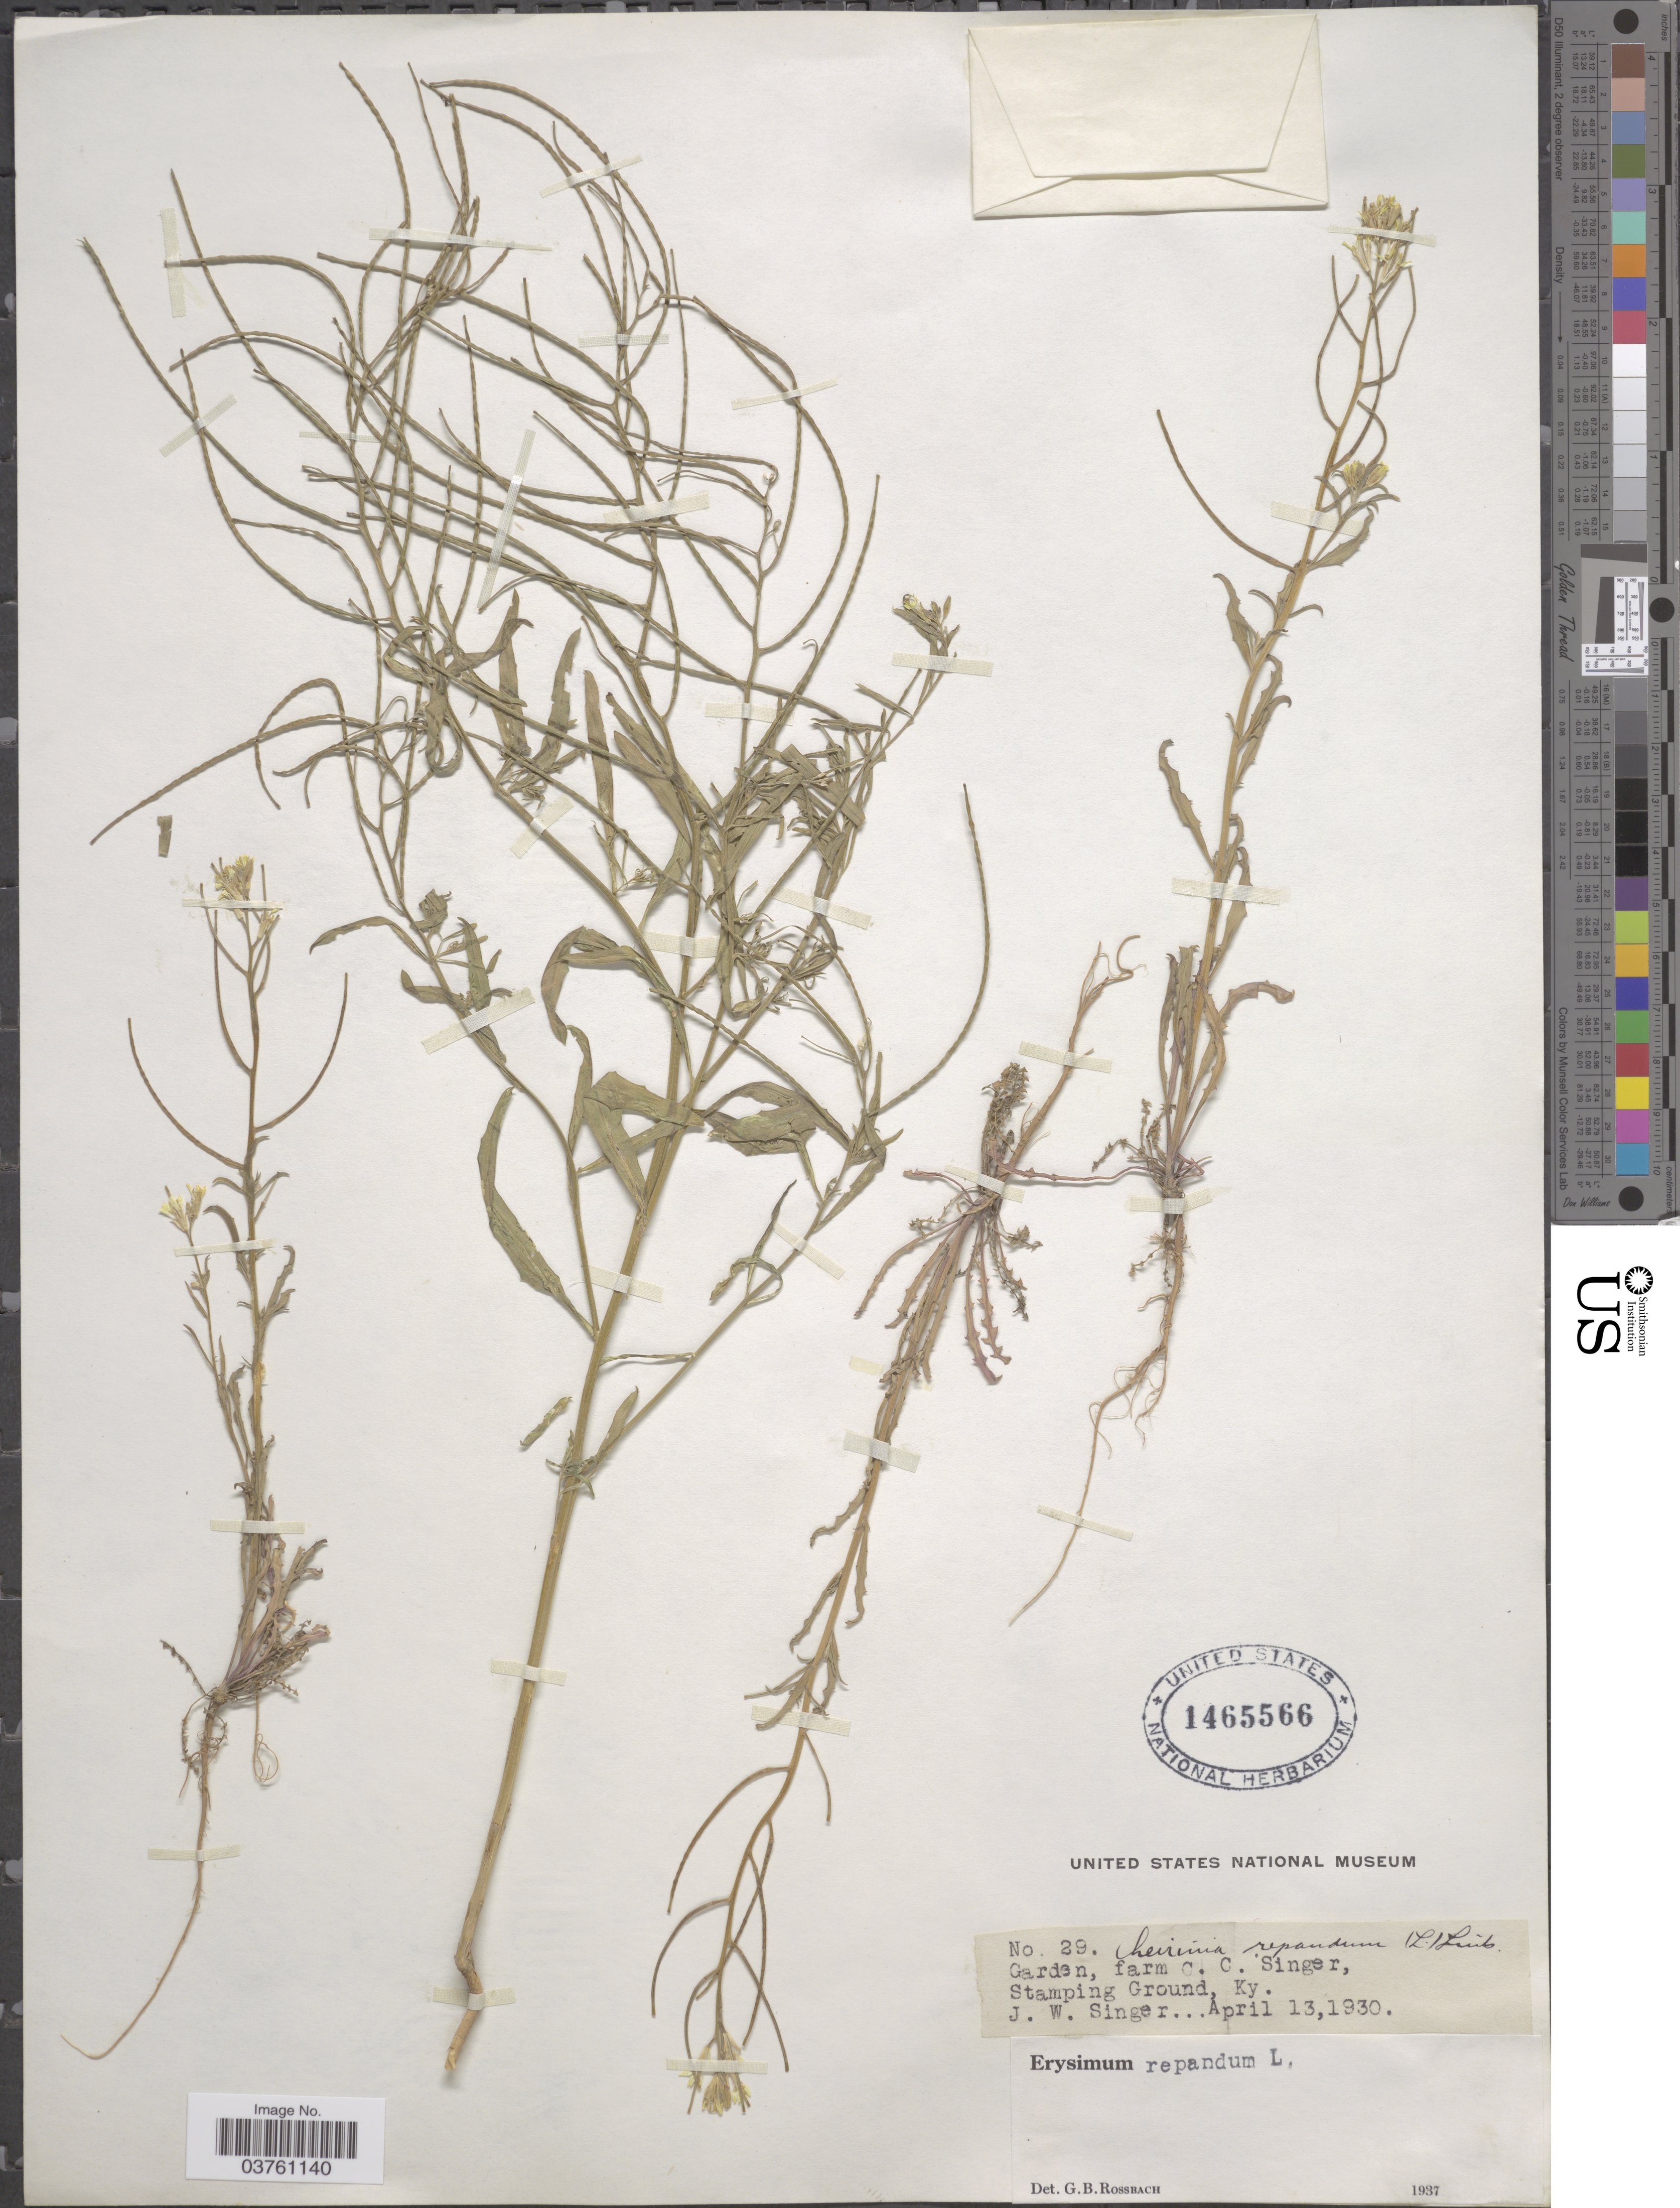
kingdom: Plantae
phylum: Tracheophyta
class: Magnoliopsida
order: Brassicales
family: Brassicaceae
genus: Erysimum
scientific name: Erysimum repandum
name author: L.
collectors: J. EW. Singer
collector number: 29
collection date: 1930-04-13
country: United States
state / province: Kentucky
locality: Garden, farm C. C. Singer, Stamping Ground.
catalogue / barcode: US 1465566